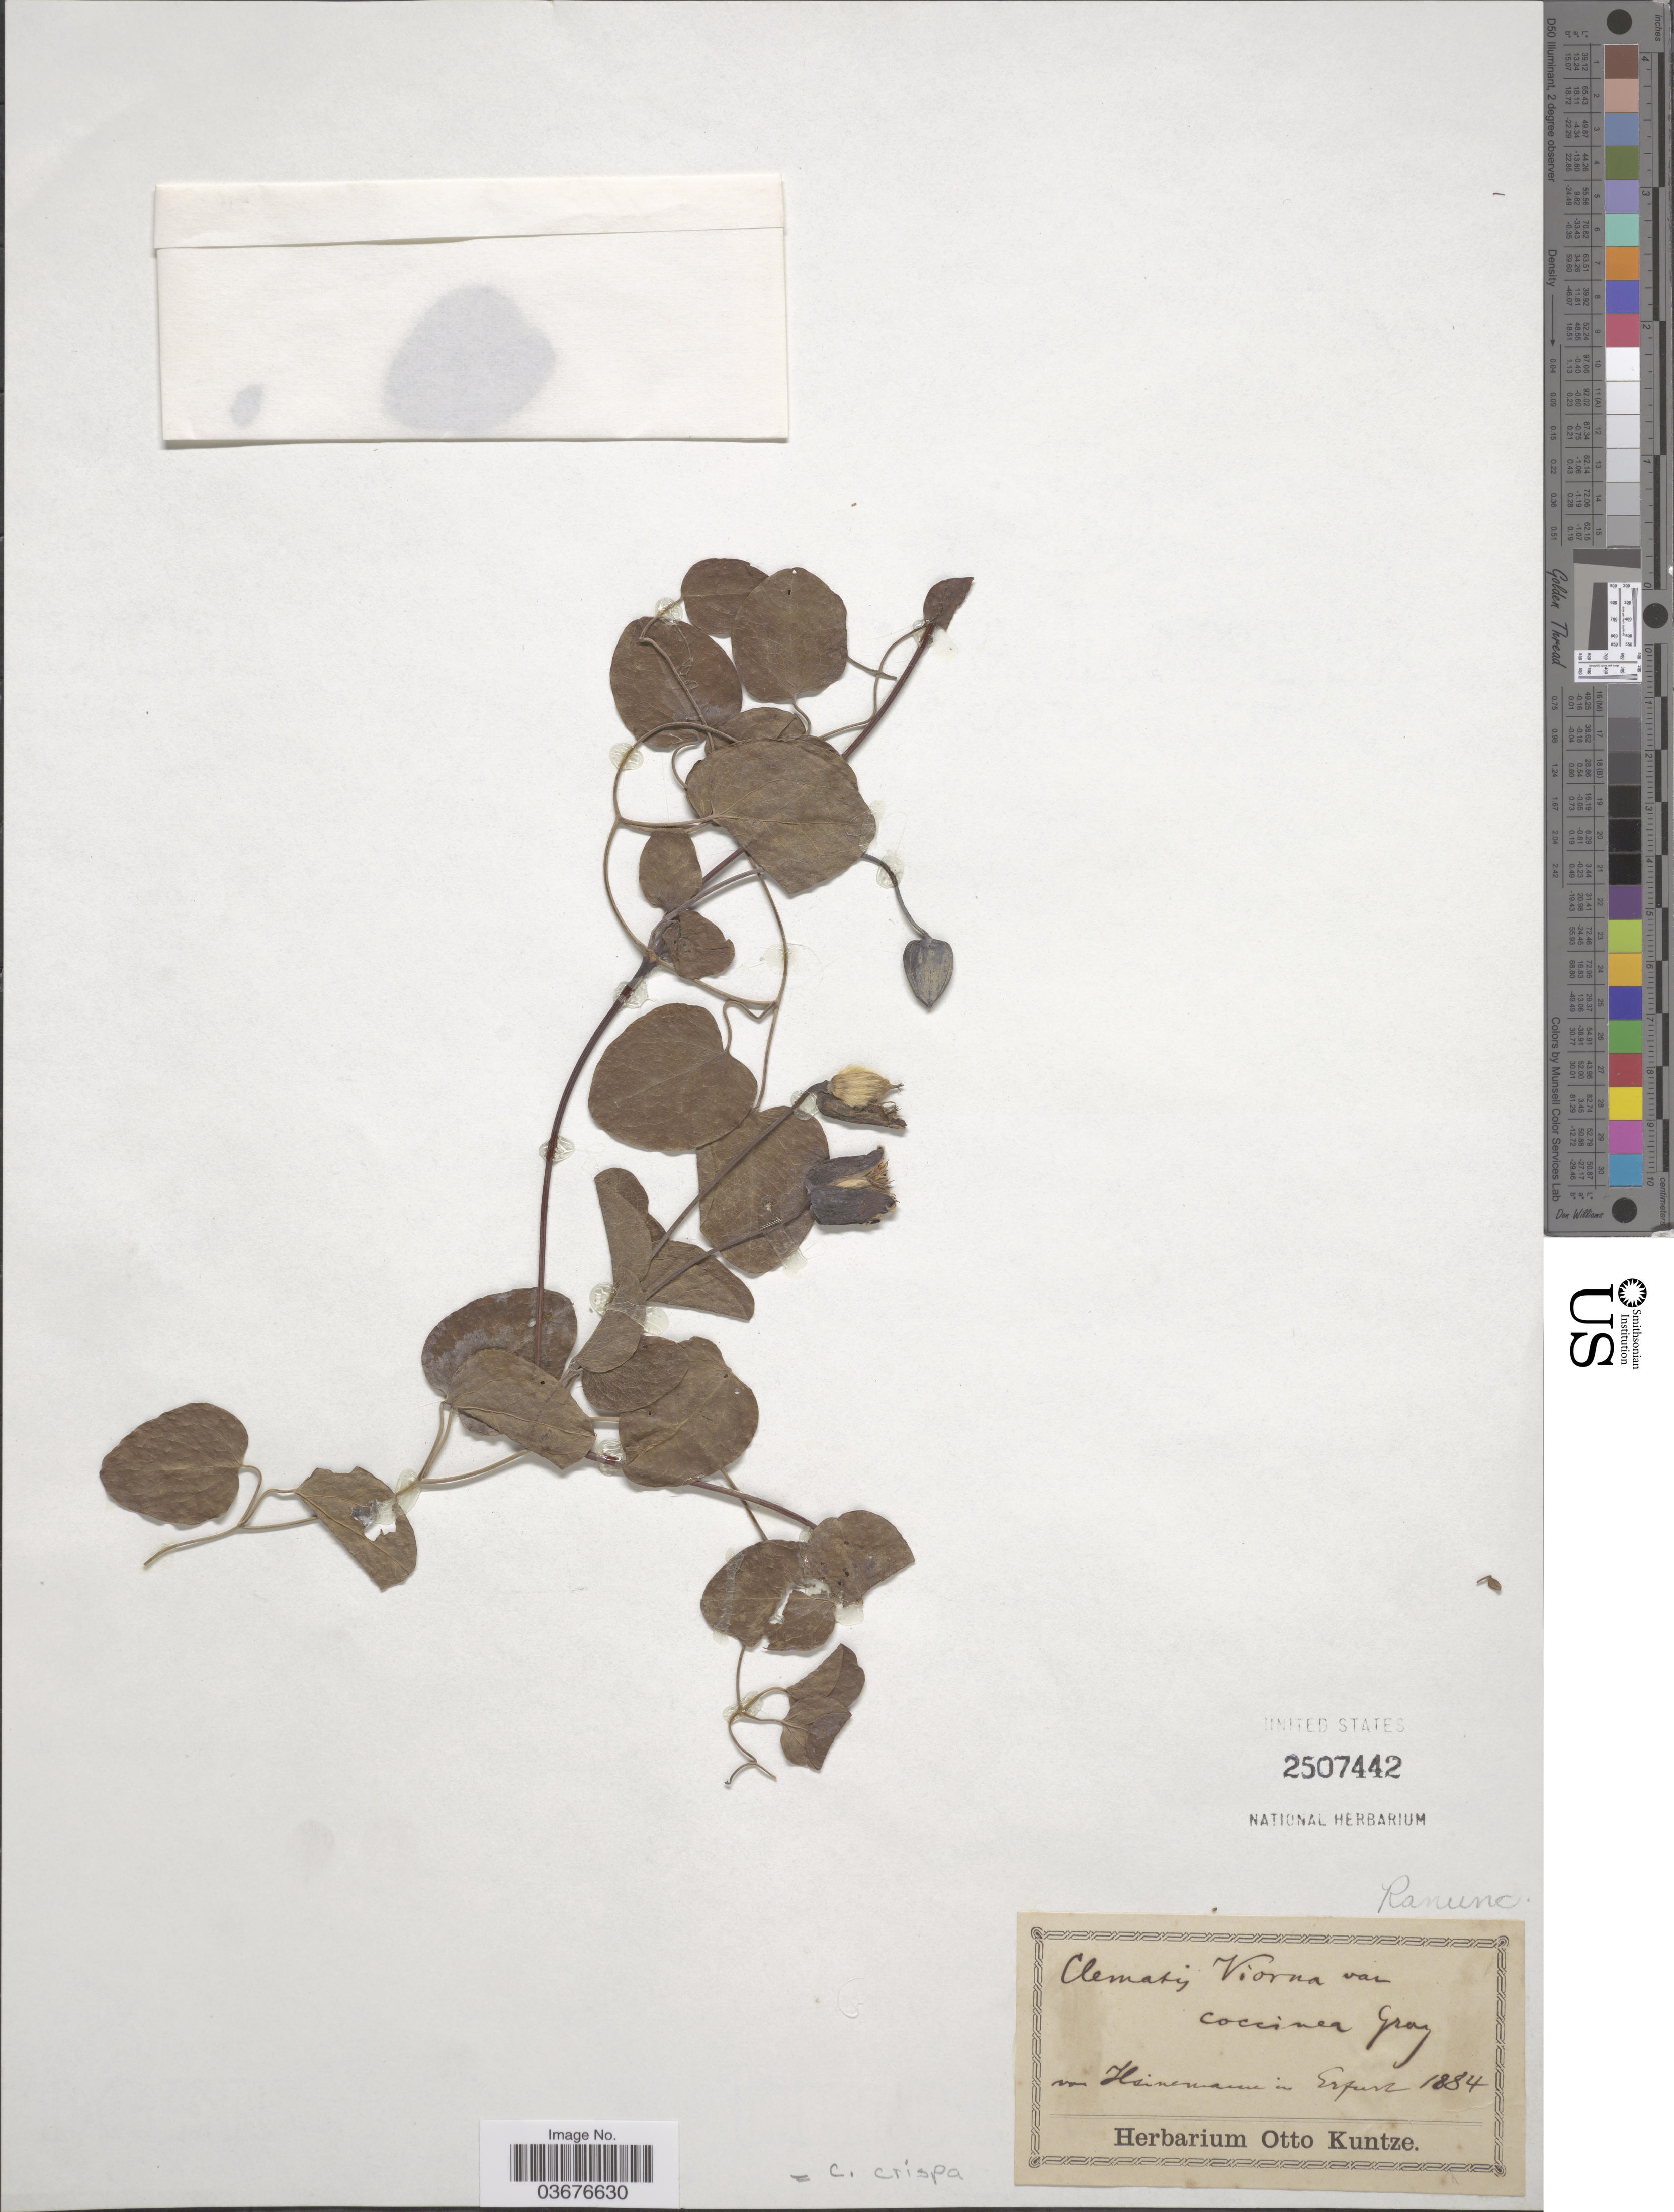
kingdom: Plantae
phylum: Tracheophyta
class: Magnoliopsida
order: Ranunculales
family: Ranunculaceae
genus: Clematis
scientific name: Clematis crispa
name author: L.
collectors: ex herb. Otto Kuntze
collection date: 1884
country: Germany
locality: Ilsemenau in Erfurt. [interpreted]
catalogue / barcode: US 2507442